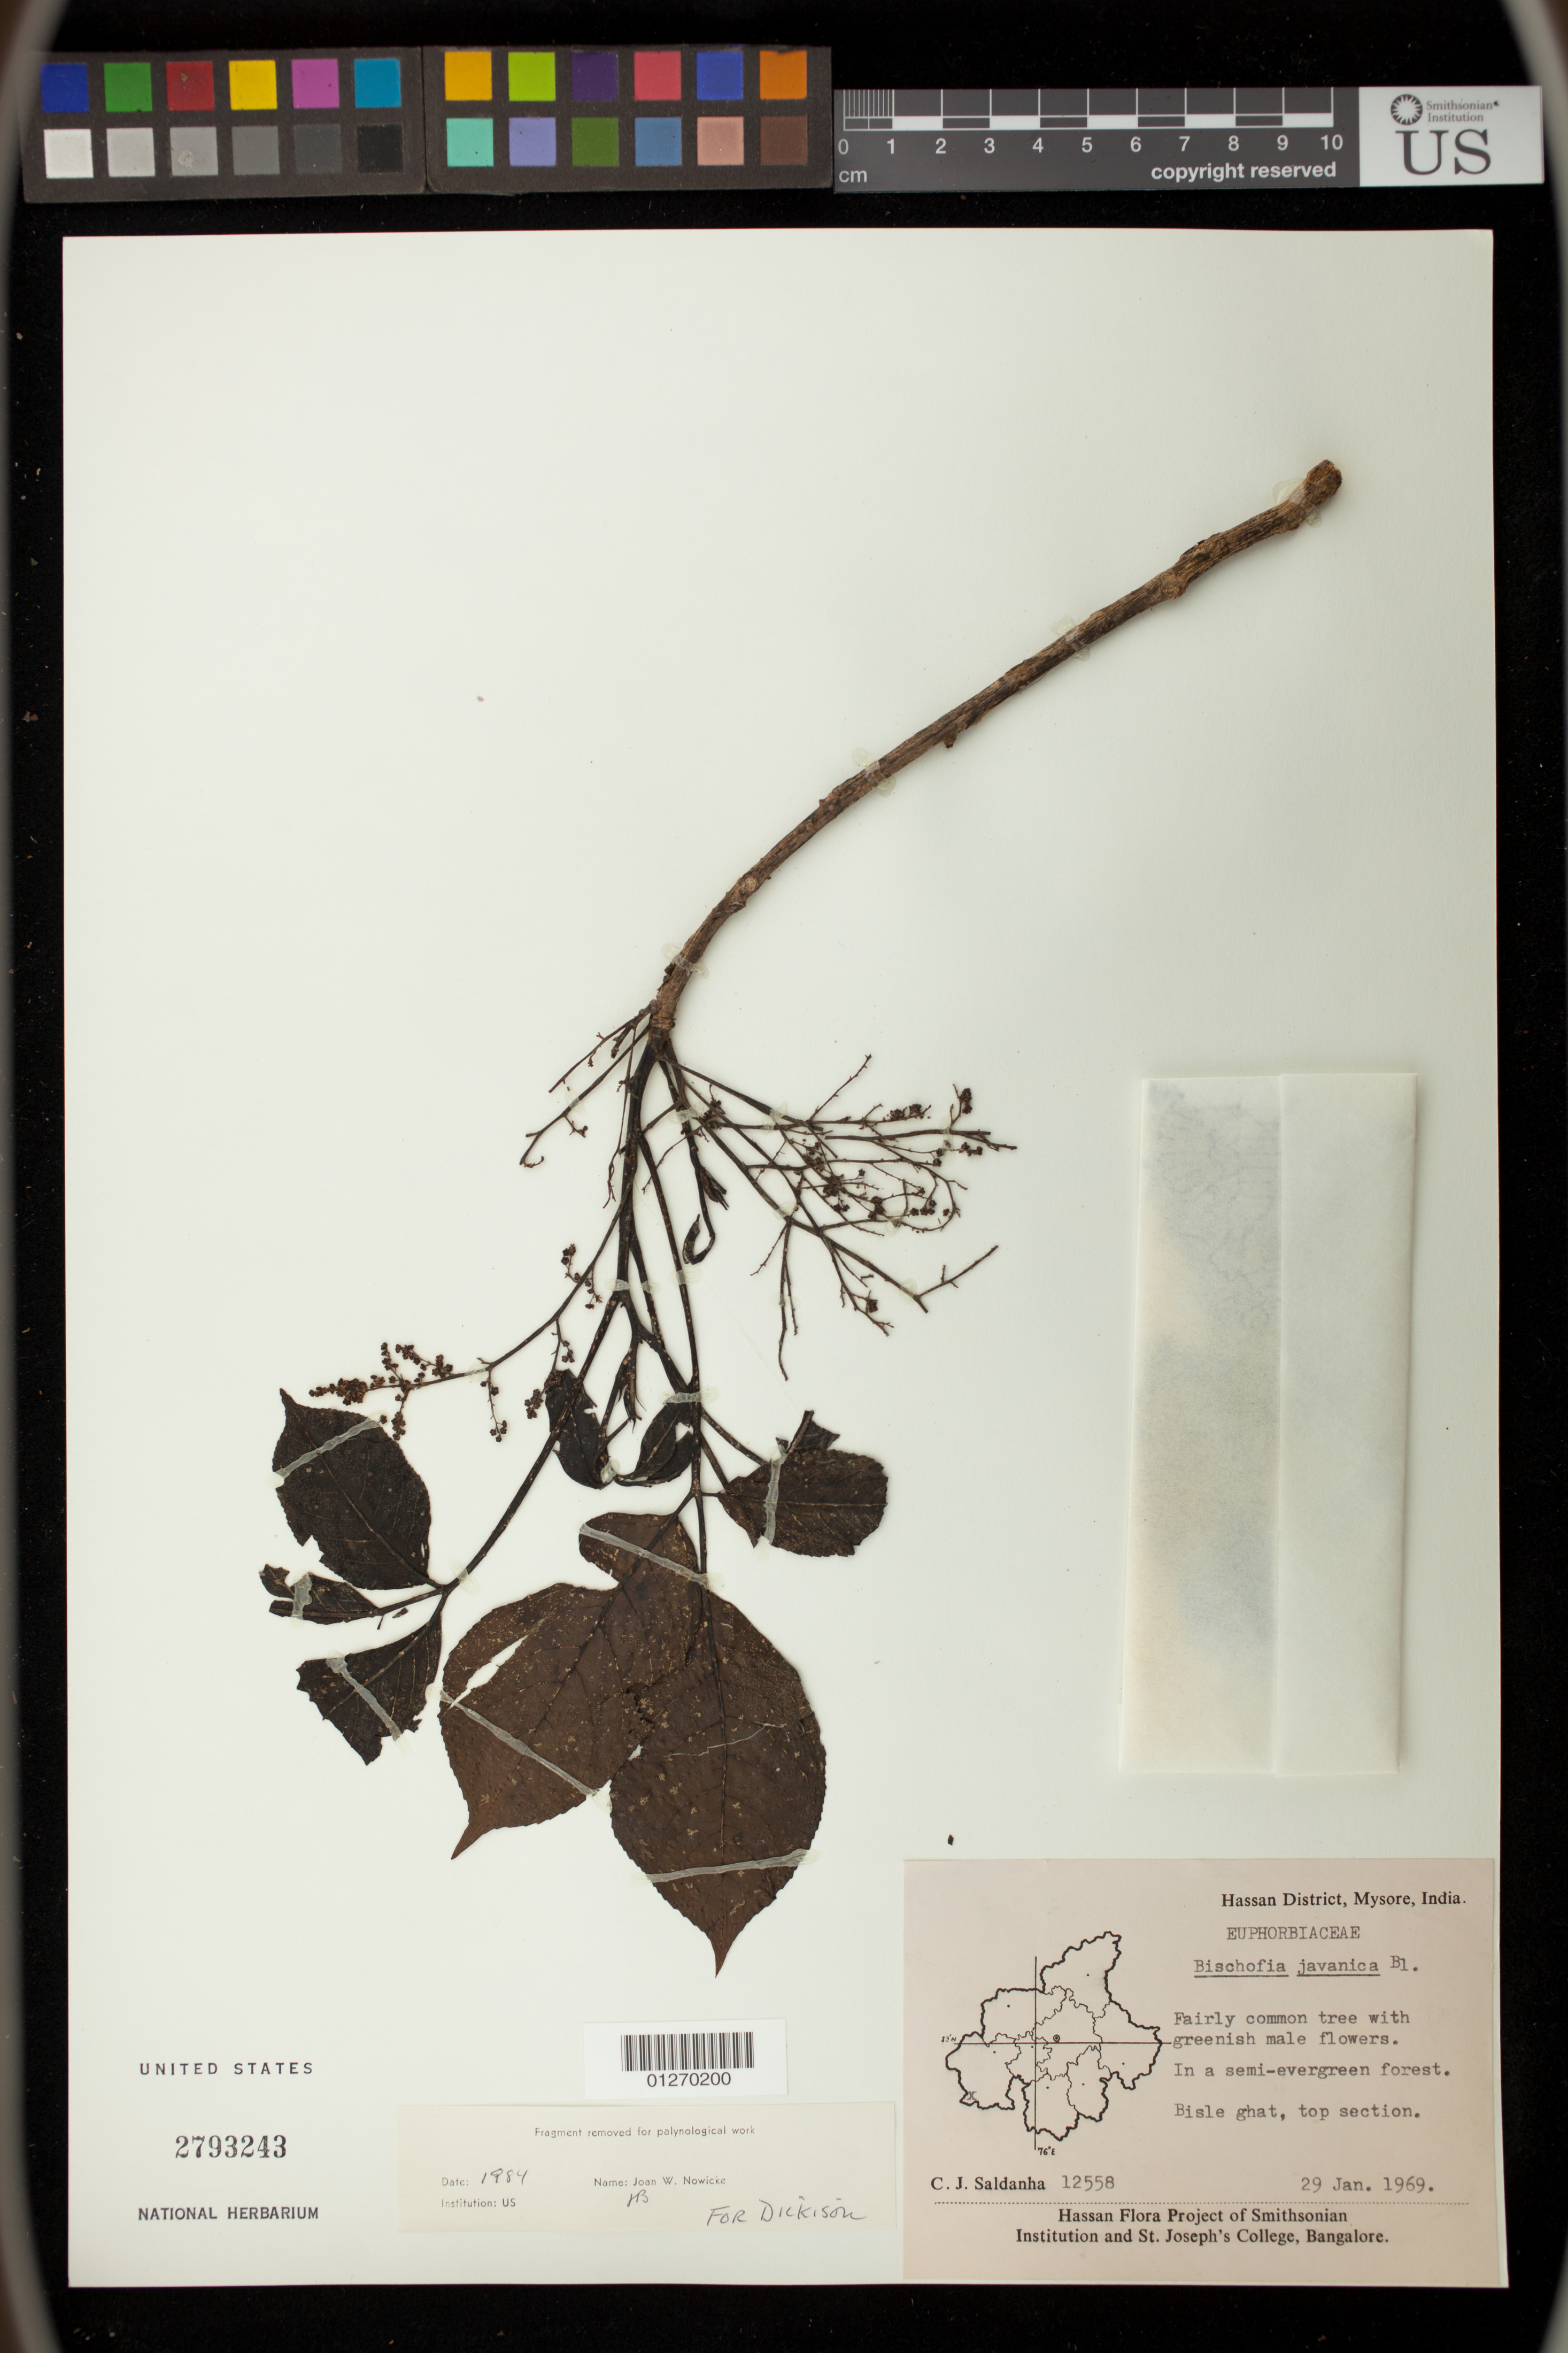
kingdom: Plantae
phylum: Tracheophyta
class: Magnoliopsida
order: Malpighiales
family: Phyllanthaceae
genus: Bischofia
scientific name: Bischofia javanica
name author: Blume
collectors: C. J. Saldanha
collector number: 12558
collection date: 1969-01-29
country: India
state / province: Karnataka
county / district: Mysore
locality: Hassan District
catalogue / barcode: US 2793243